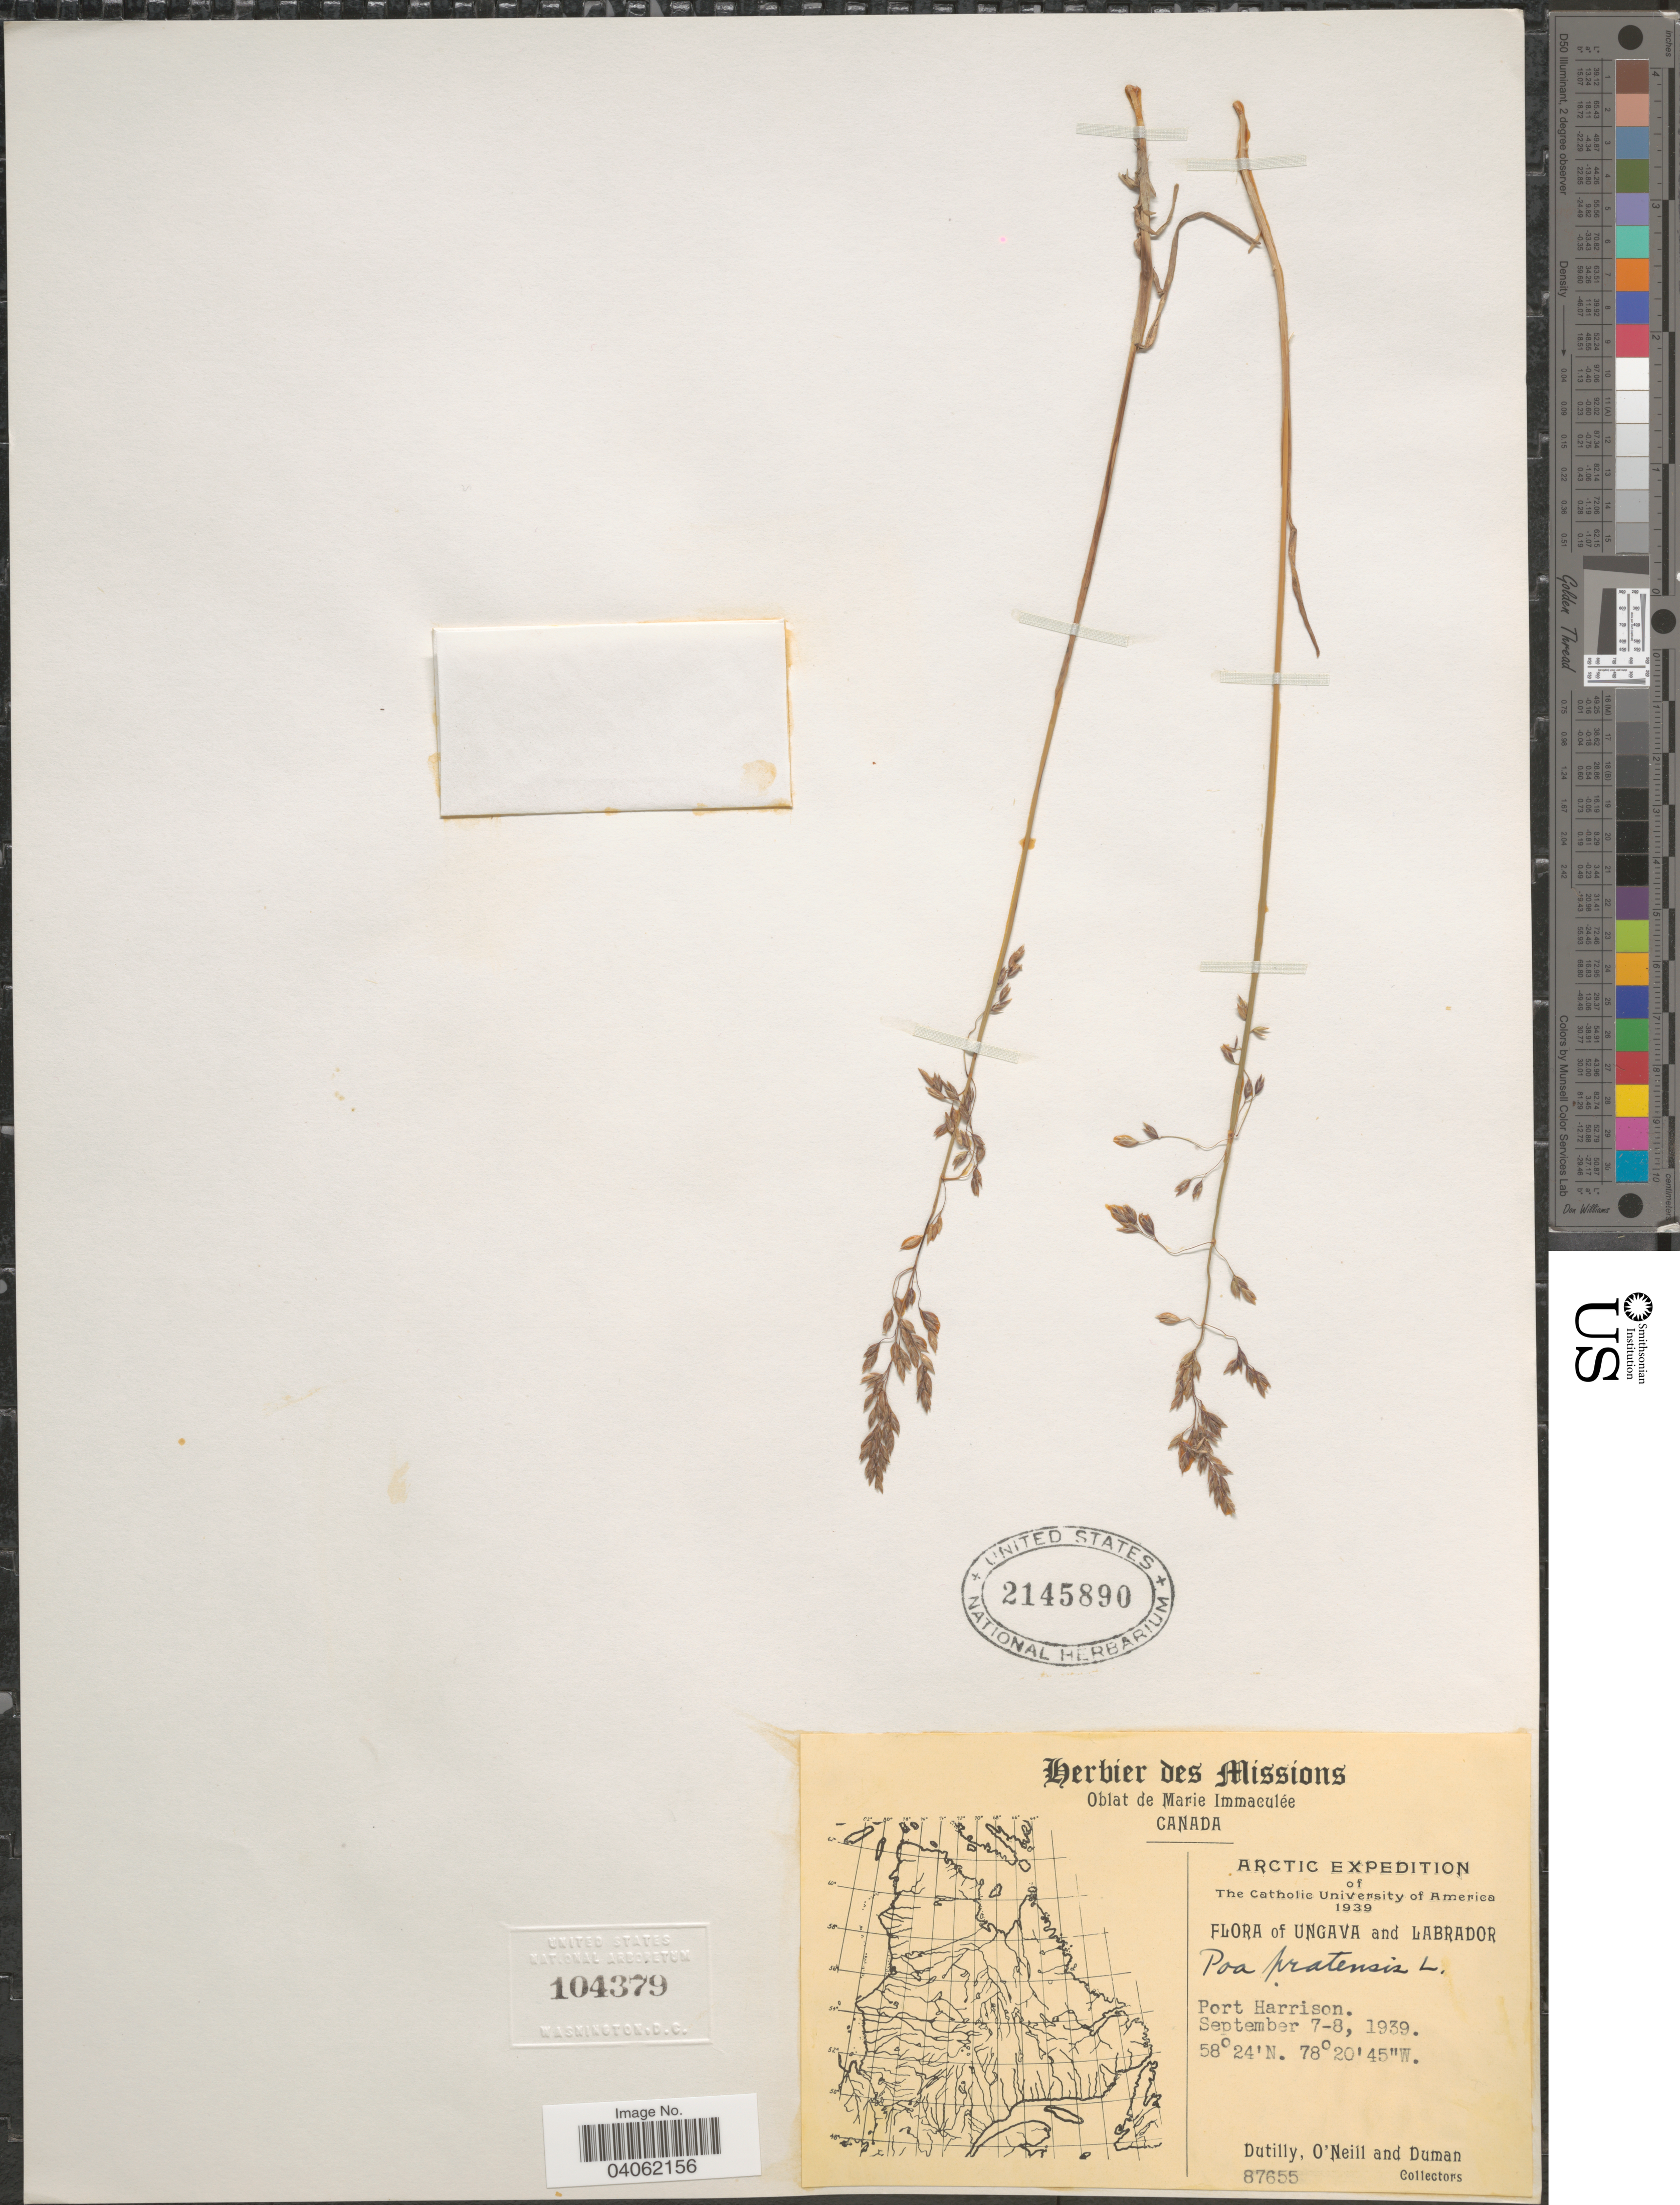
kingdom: Plantae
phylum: Tracheophyta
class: Liliopsida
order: Poales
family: Poaceae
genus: Poa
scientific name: Poa pratensis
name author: L.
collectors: -. Dutilly, -. O'Neill & -. Duman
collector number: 87655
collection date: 1939-09-07/1939-09-08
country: Canada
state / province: Newfoundland and Labrador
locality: Ungava and Labrador. Port Harrison.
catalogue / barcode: US 2145890